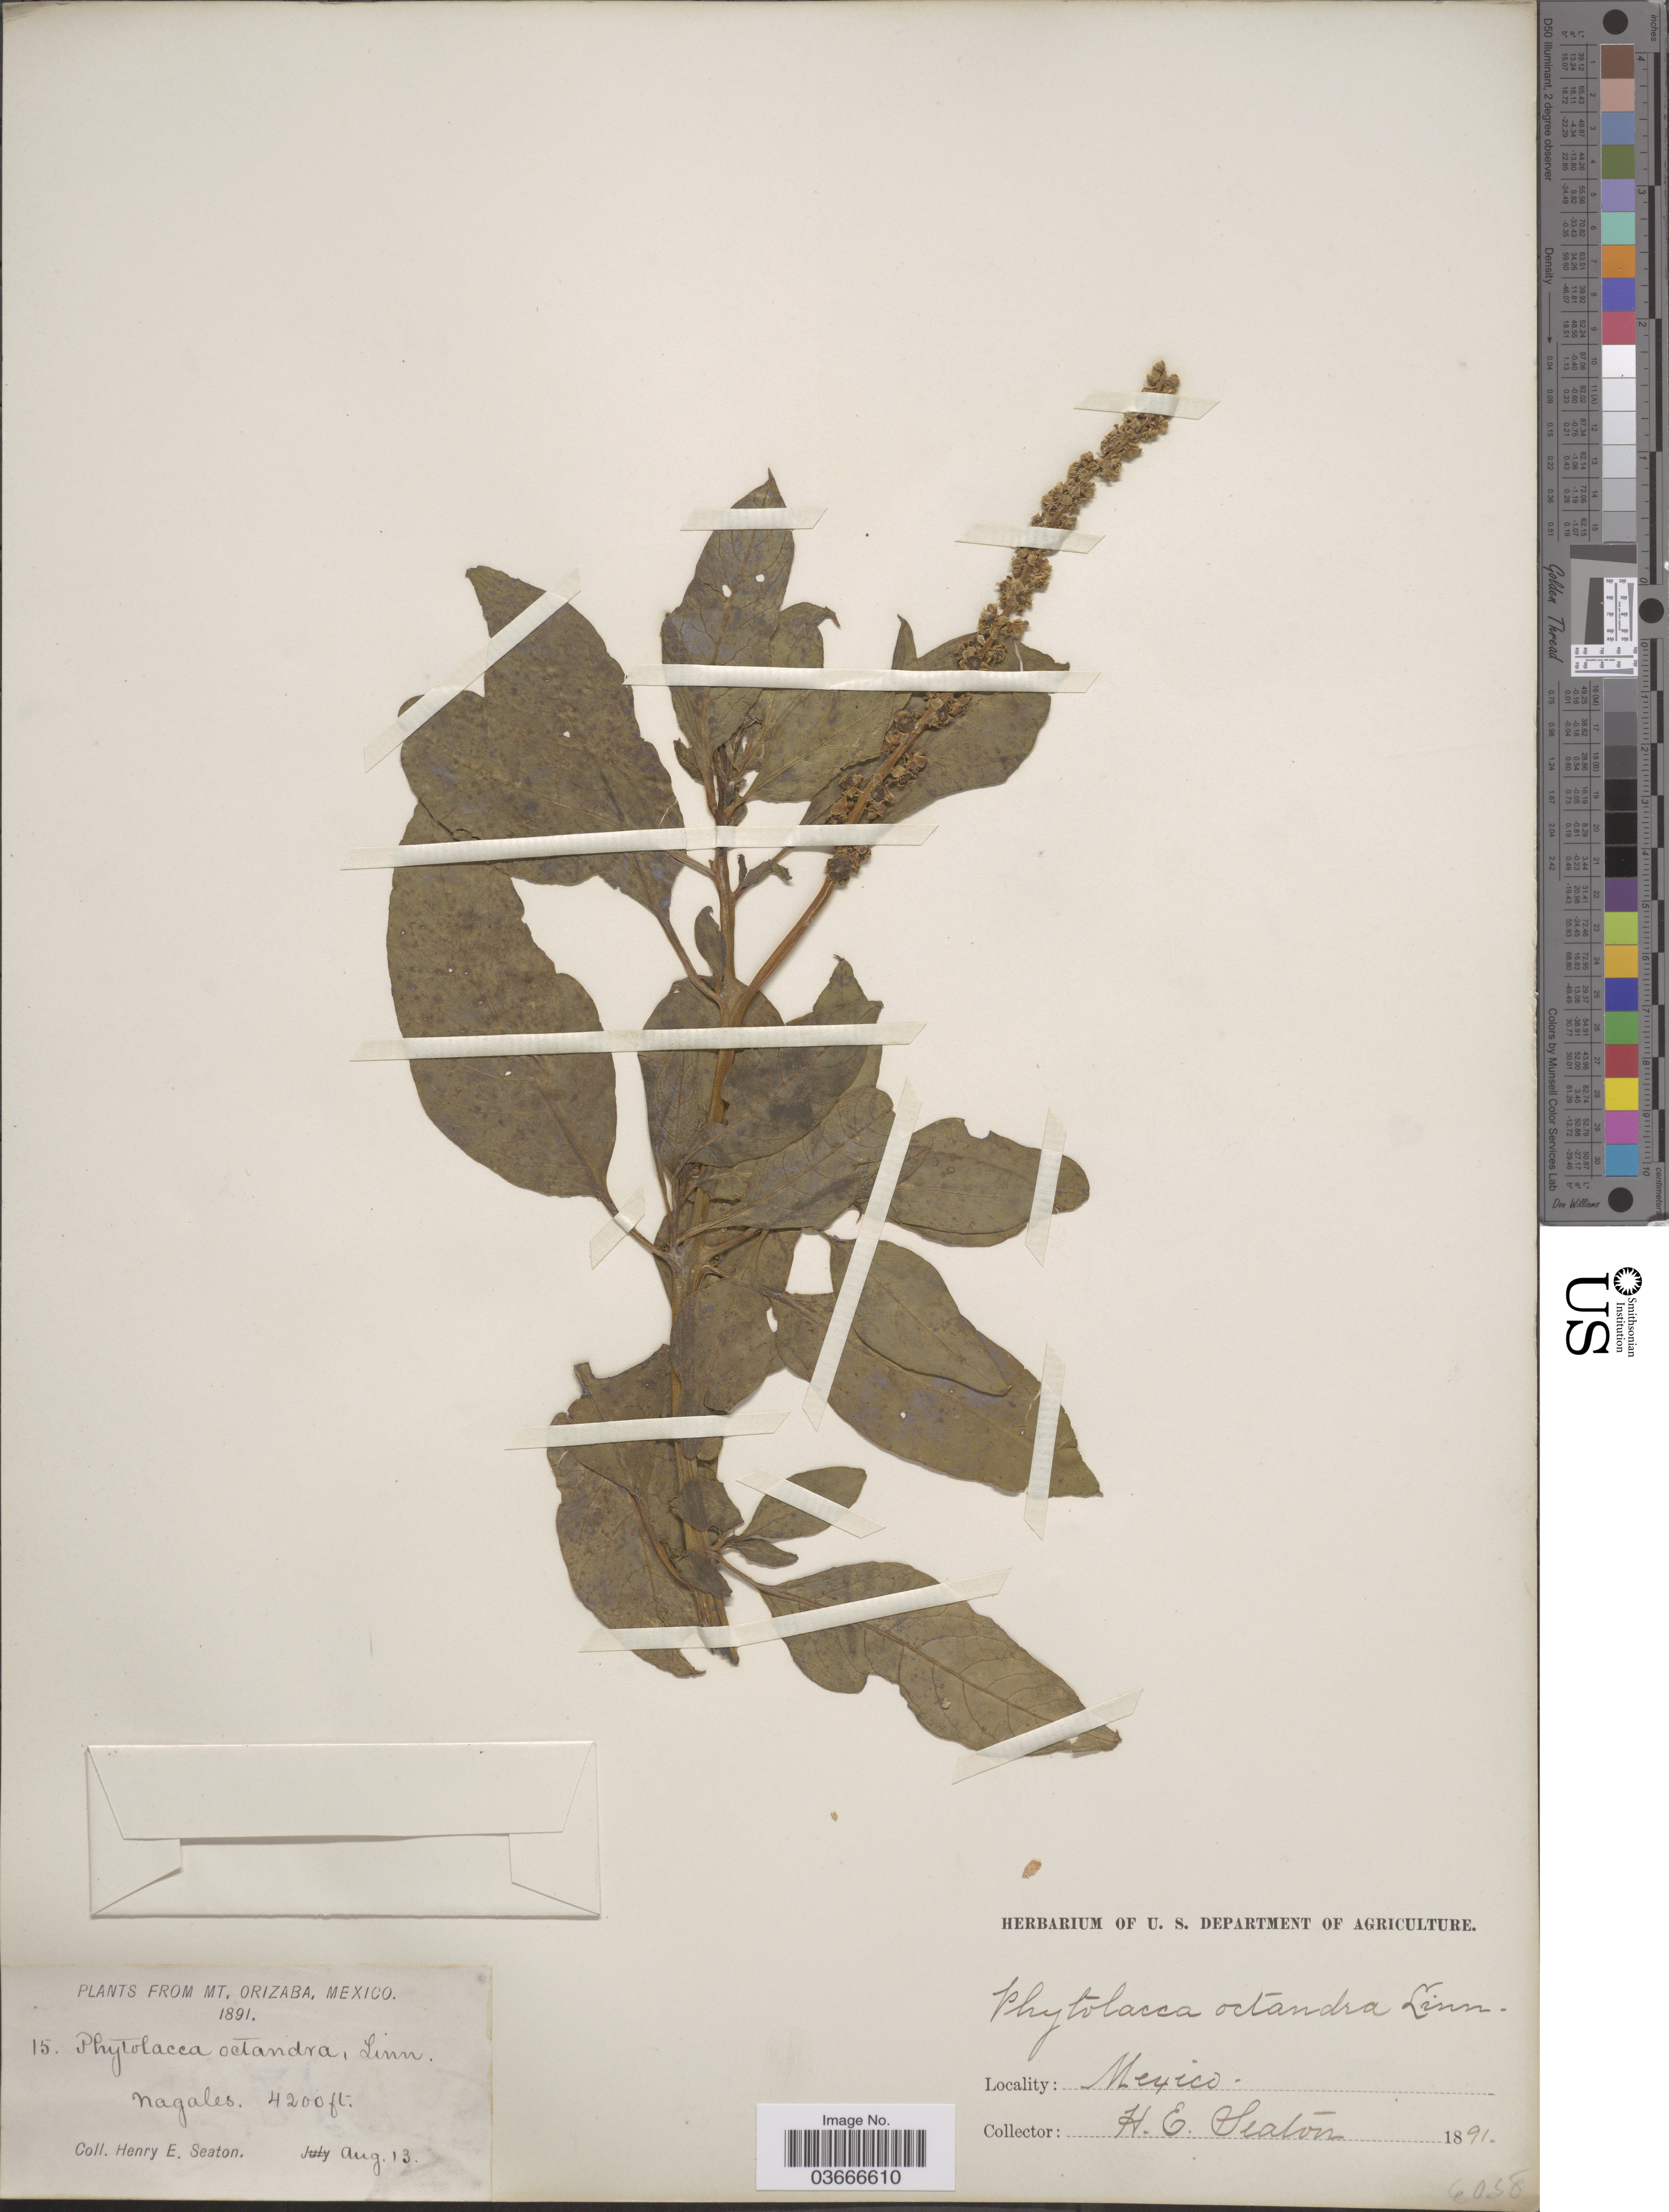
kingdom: Plantae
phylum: Tracheophyta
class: Magnoliopsida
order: Caryophyllales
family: Phytolaccaceae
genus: Phytolacca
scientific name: Phytolacca octandra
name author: L.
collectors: H. E. Seaton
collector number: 15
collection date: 1891-08-13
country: Mexico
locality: Mt. Orizaba. Nagales.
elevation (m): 1280